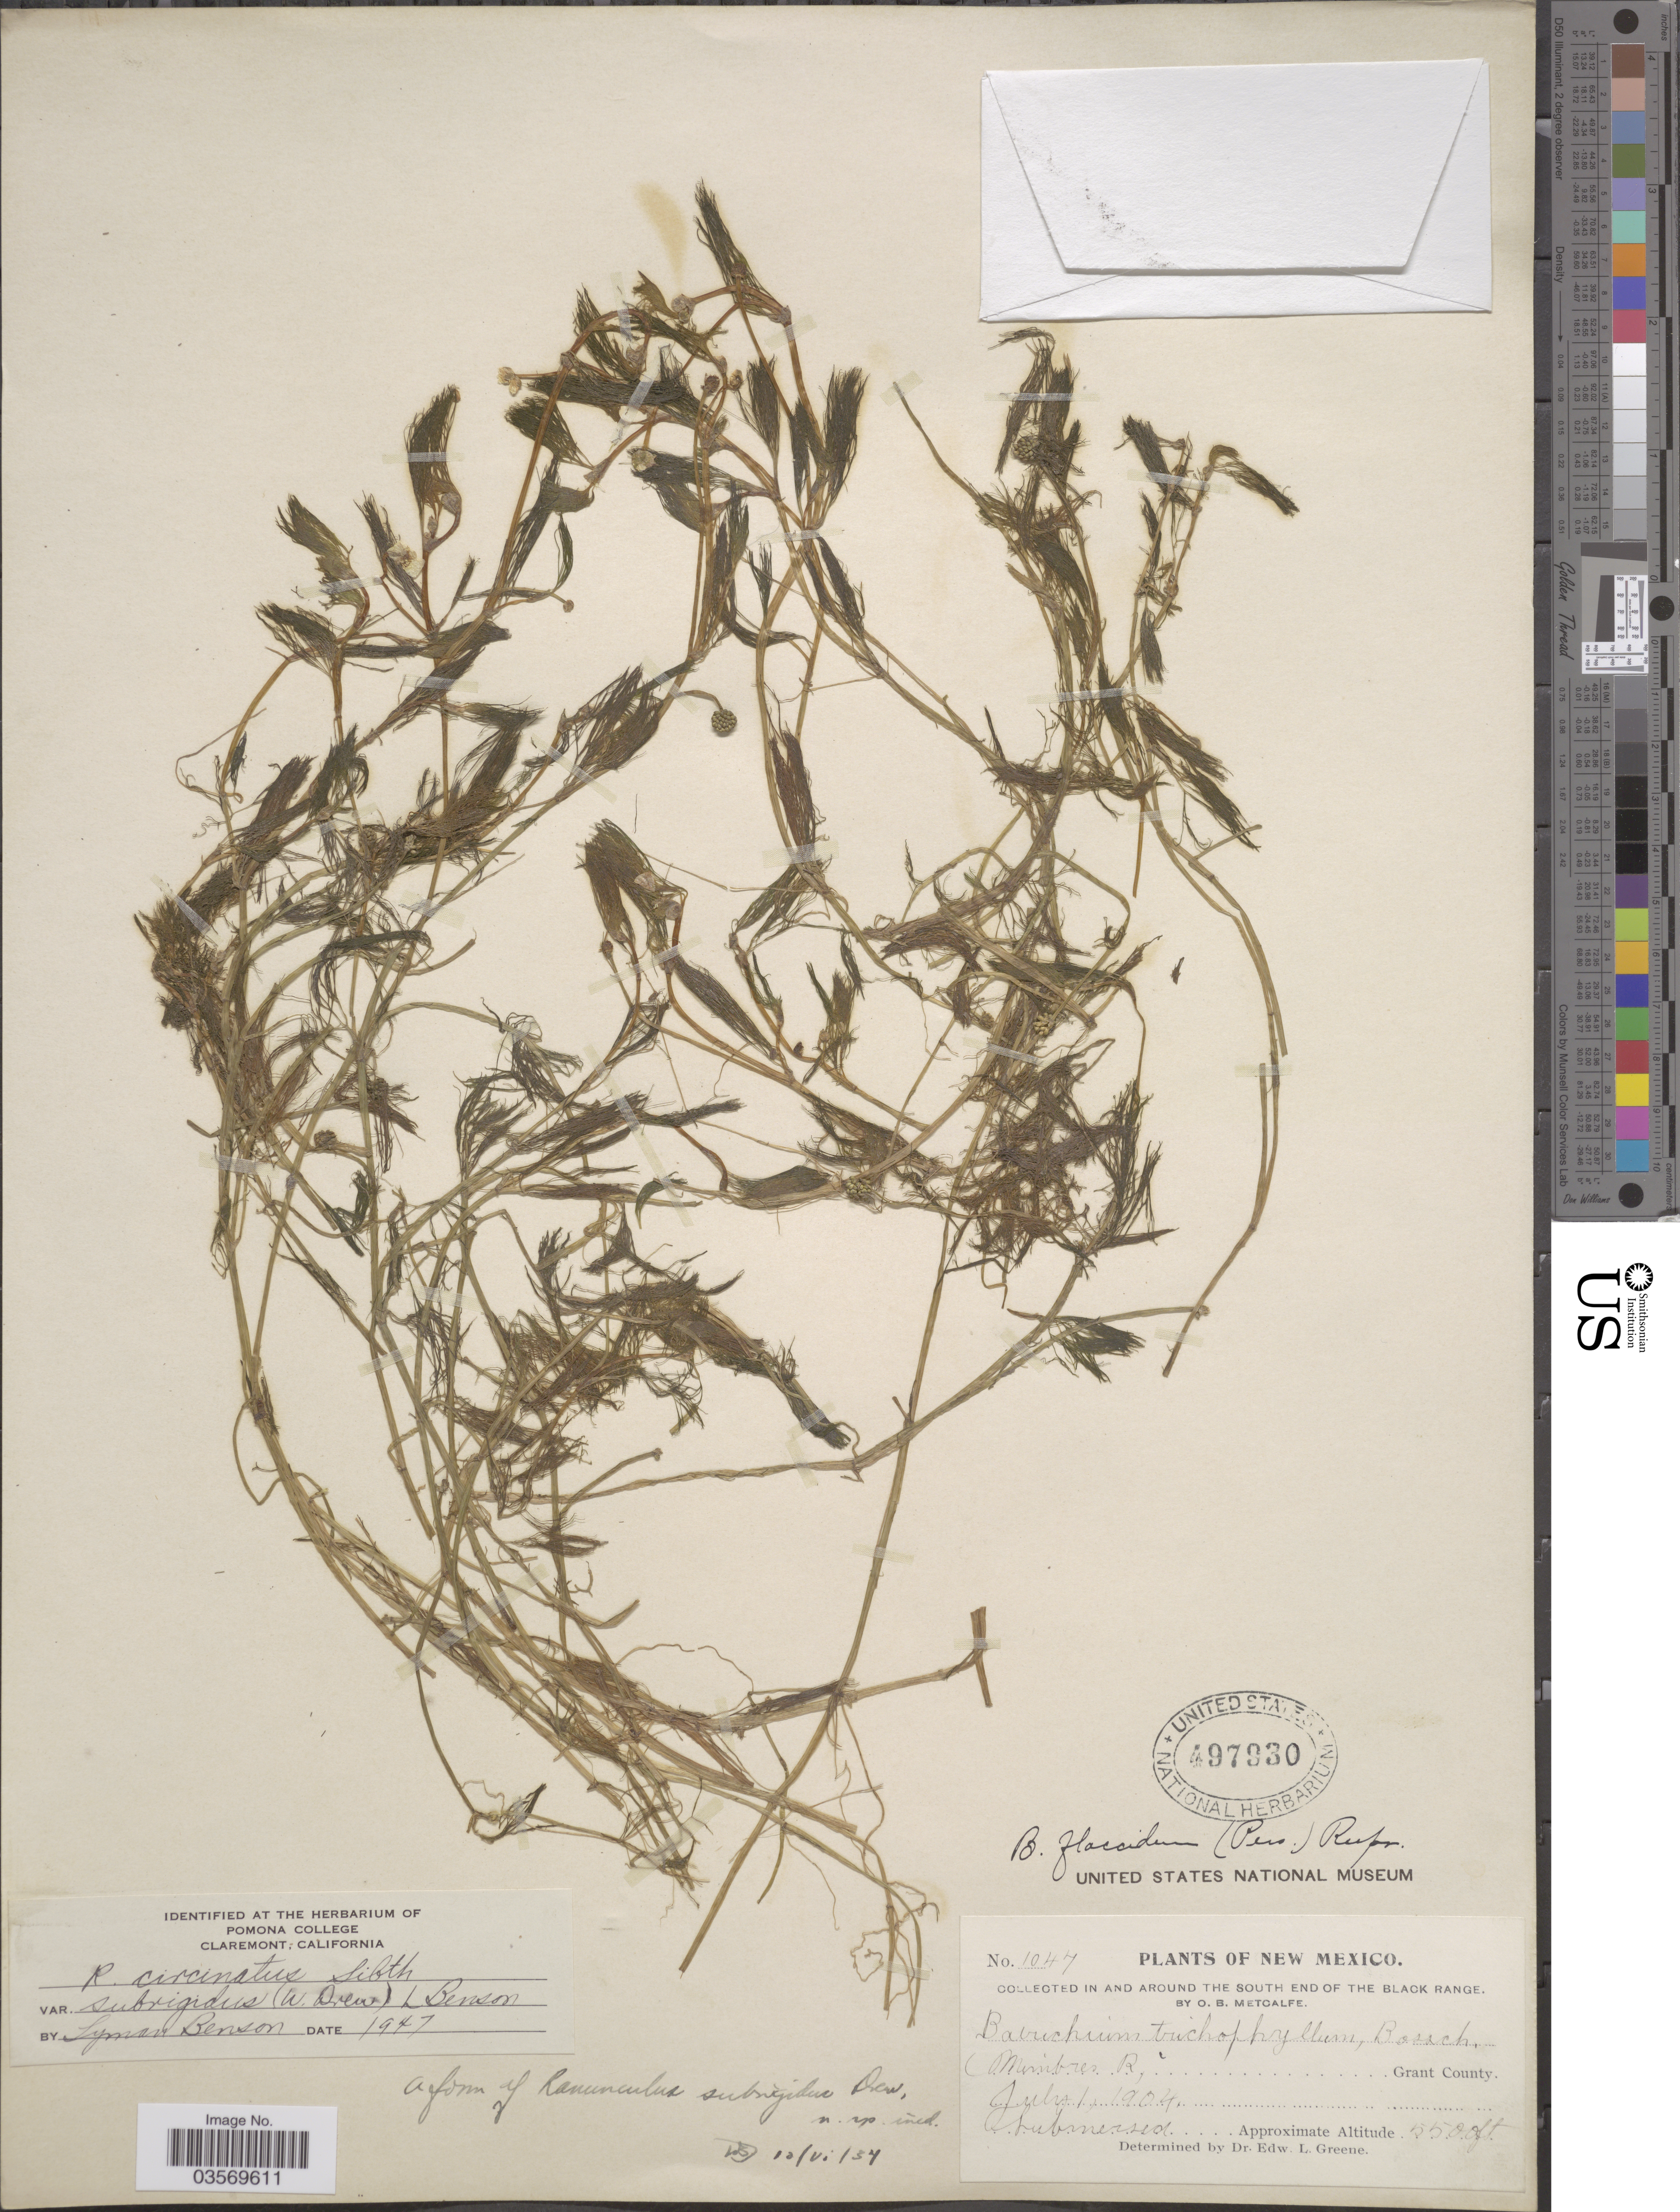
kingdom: Plantae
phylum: Tracheophyta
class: Magnoliopsida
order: Ranunculales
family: Ranunculaceae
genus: Ranunculus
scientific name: Ranunculus subrigidus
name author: W.B. Drew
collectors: O. Metcalf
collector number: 1047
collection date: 1904-07-01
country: United States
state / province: New Mexico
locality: In and around the South End of the Black Range. Mimbres R., Grant County.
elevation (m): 1676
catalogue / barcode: US 497930